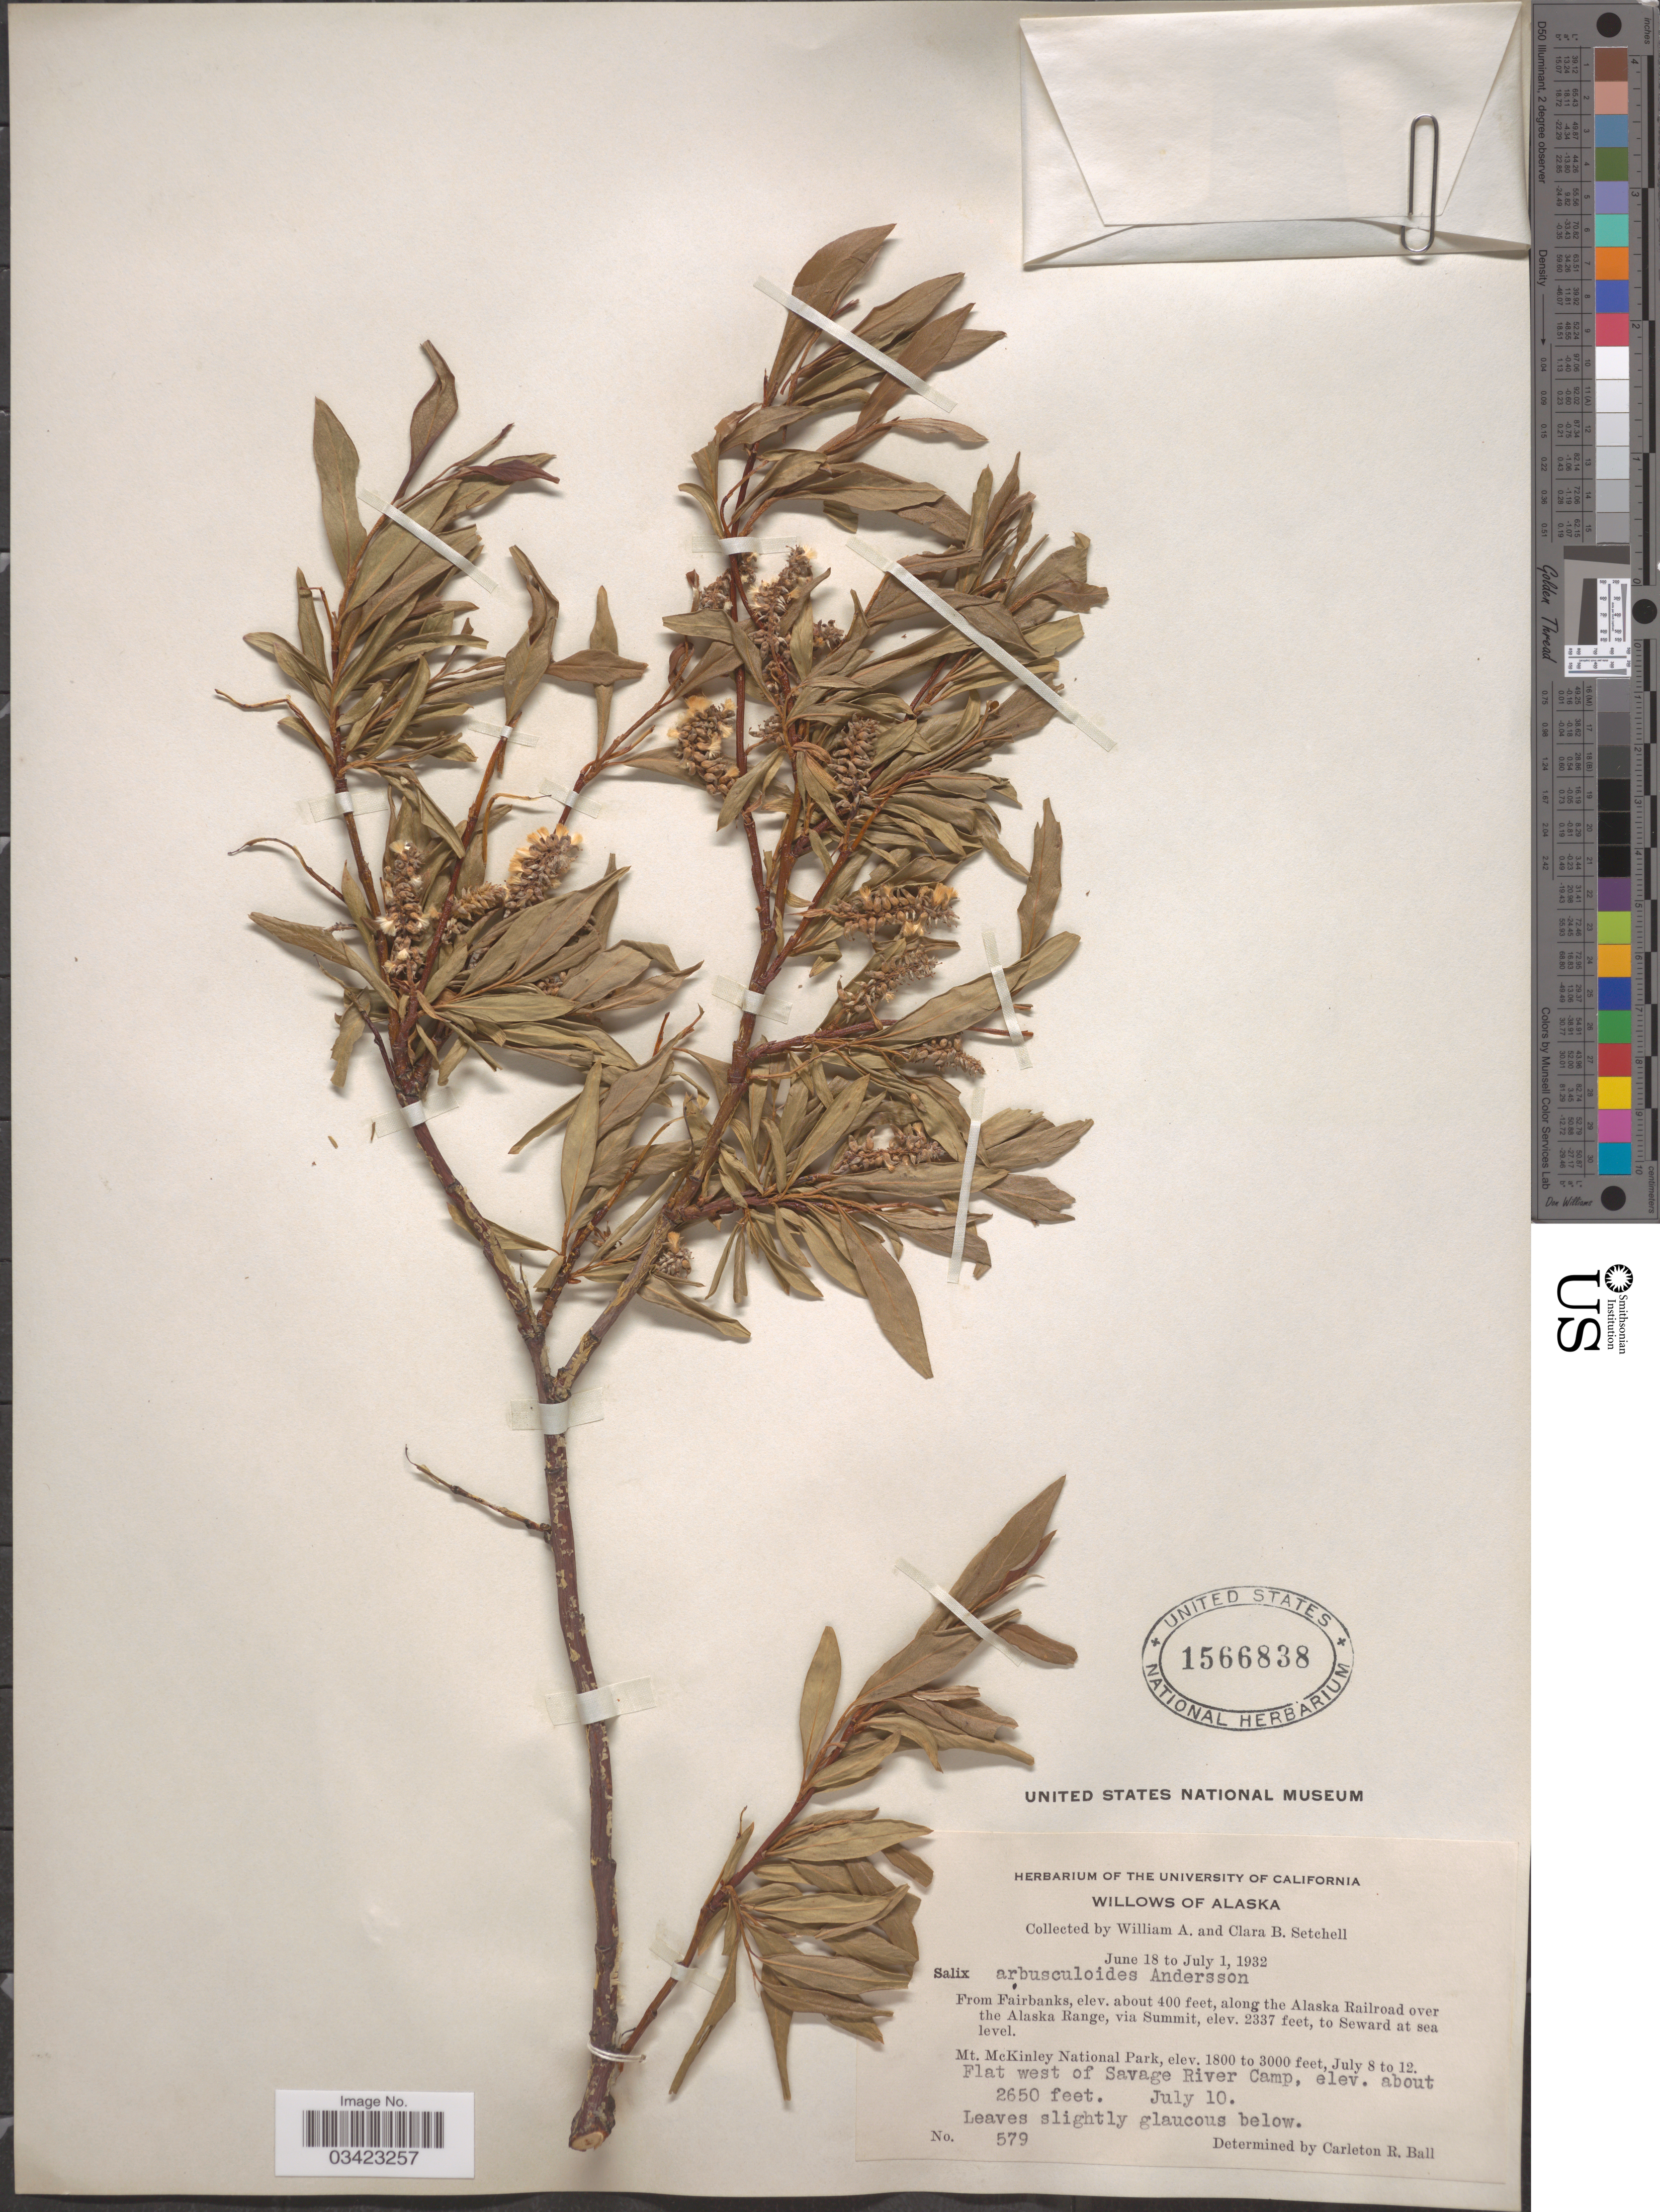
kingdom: Plantae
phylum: Tracheophyta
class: Magnoliopsida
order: Malpighiales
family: Salicaceae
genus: Salix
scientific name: Salix arbusculoides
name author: Andersson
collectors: W. Setchell & C. B. Setchell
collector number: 579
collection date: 1932-07-10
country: United States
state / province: Alaska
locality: From Fairbanks, along the Alaska Railroad over the Alaska Range, via Summit, to Seward at sea level. Mt. McKinley National Park. Flat west of Savage River Camp.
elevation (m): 122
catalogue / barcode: US 1566838